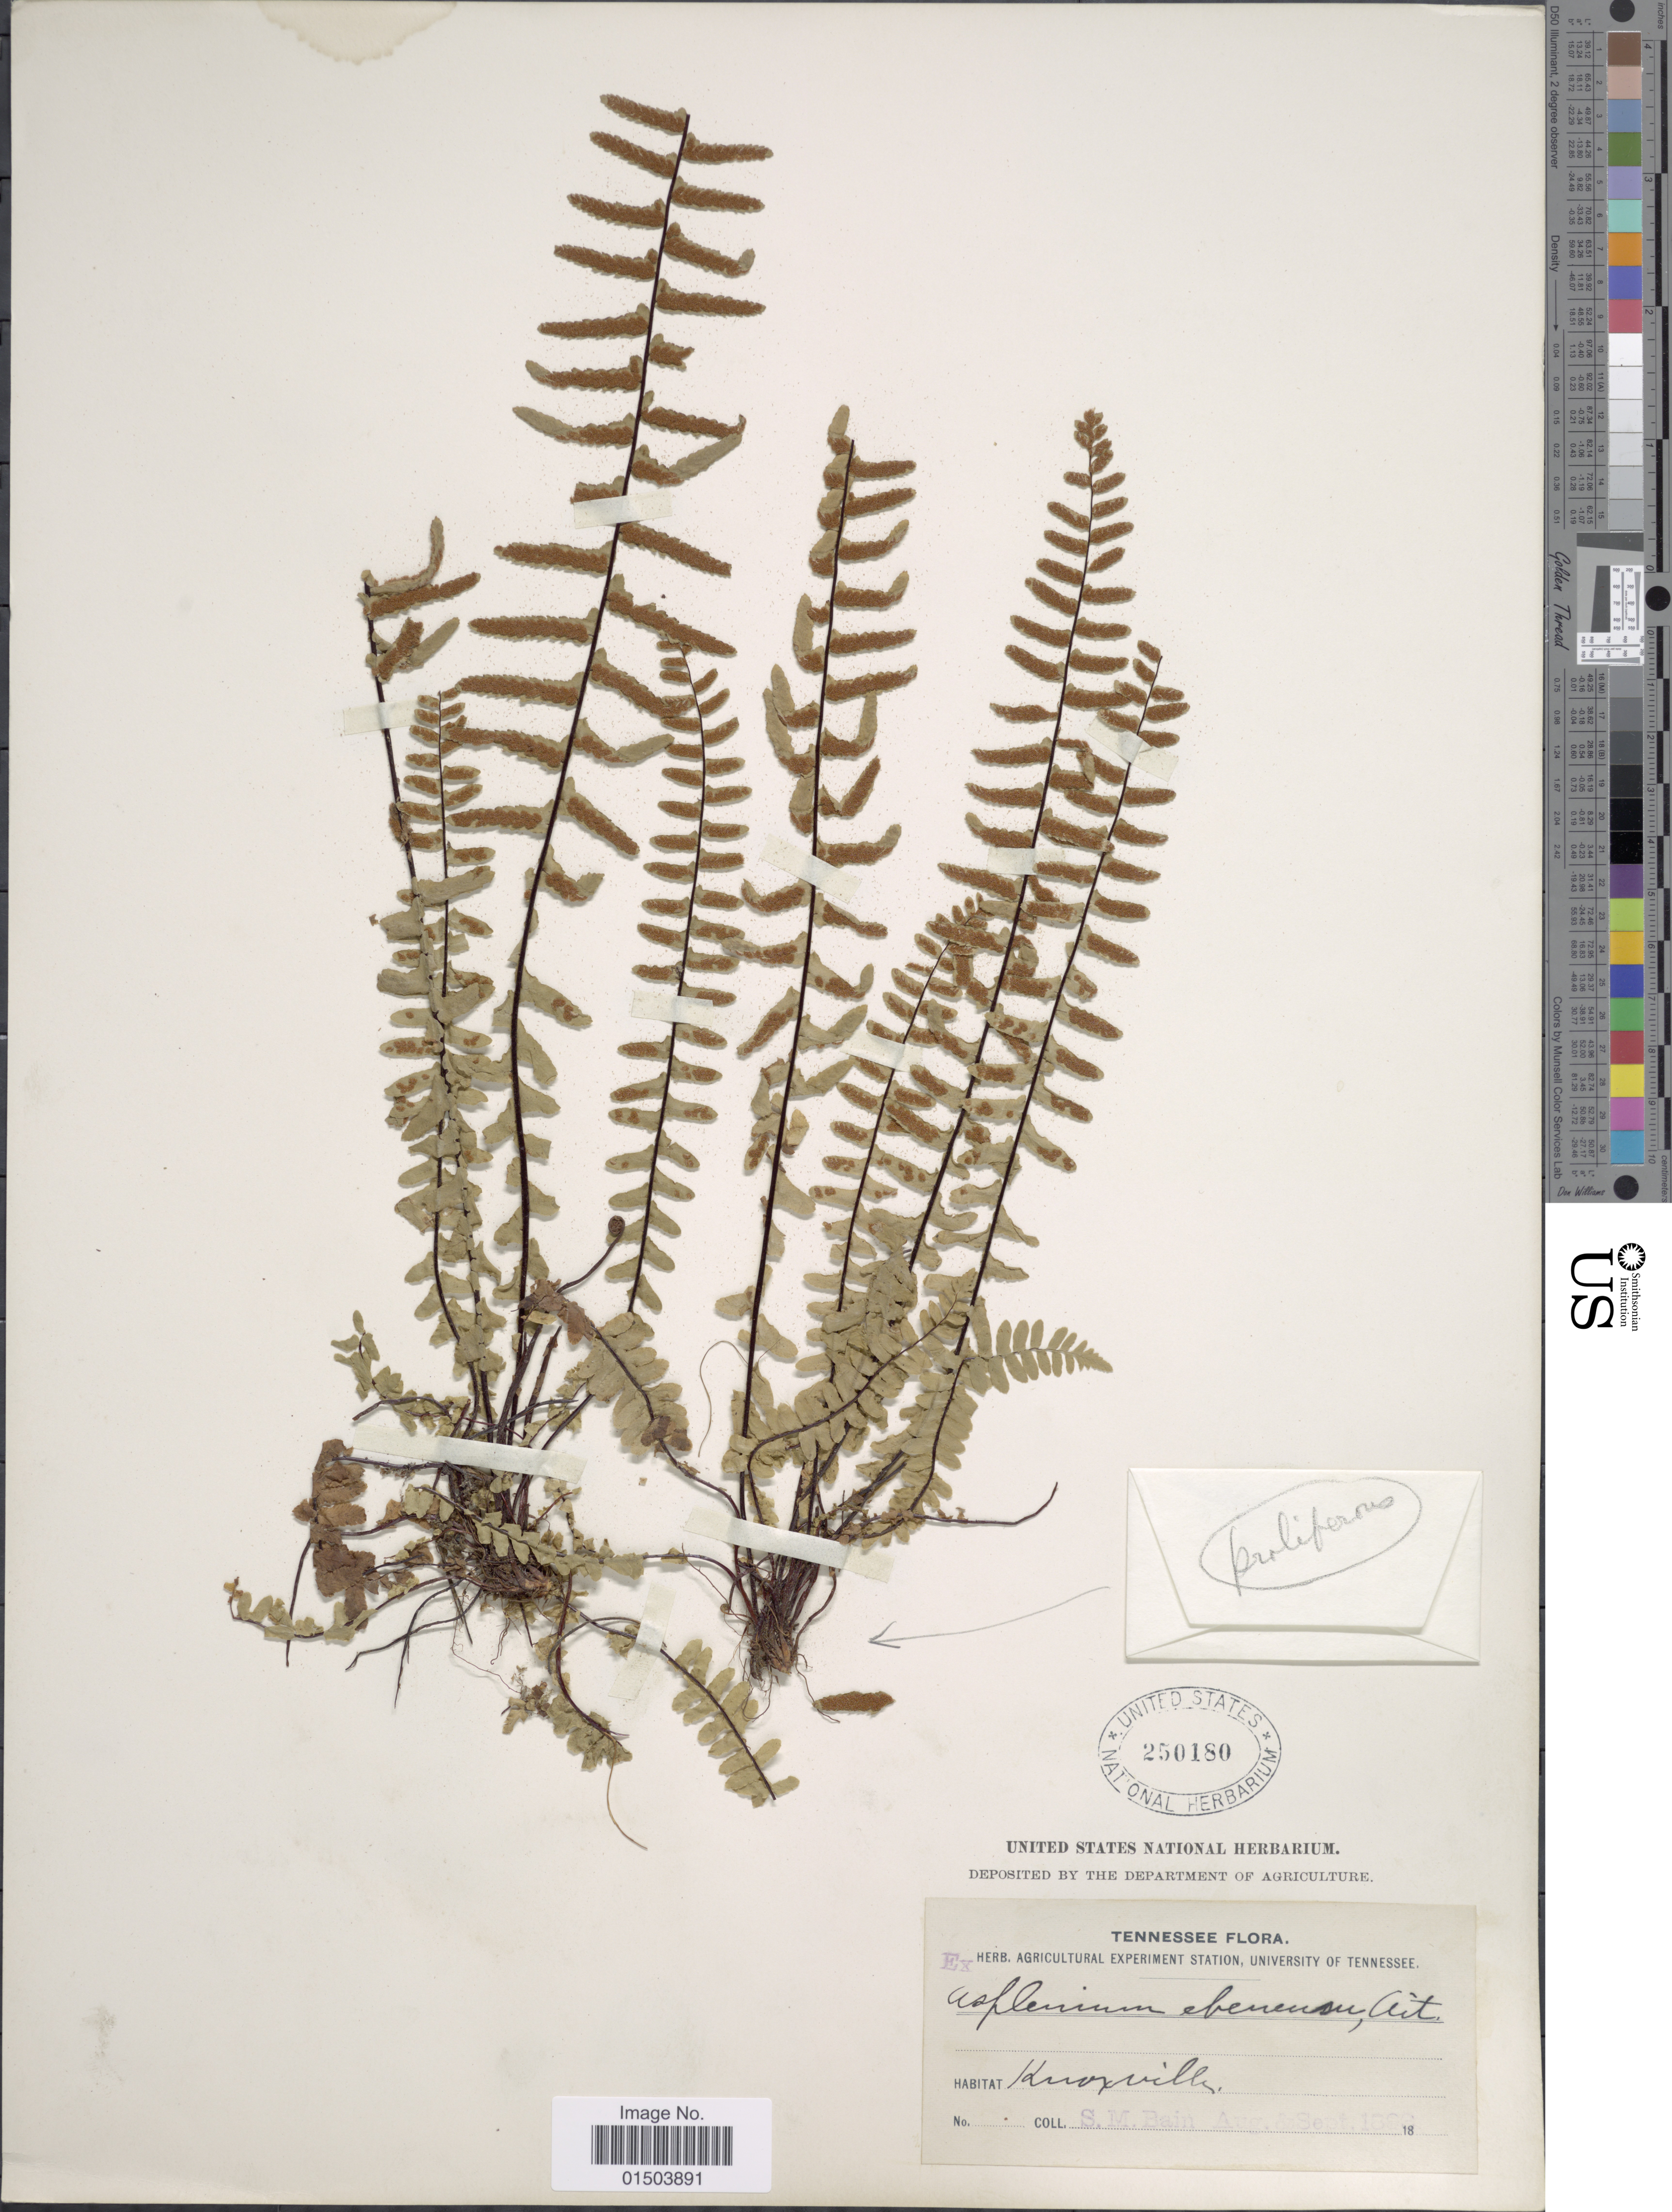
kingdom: Plantae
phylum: Tracheophyta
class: Polypodiopsida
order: Polypodiales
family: Aspleniaceae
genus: Asplenium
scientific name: Asplenium platyneuron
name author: (L.) Britton, Stearns & Poggenb.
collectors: S. M. Bain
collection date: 1896-08/1896-09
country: United States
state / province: Tennessee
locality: Knoxville.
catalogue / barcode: US 250180